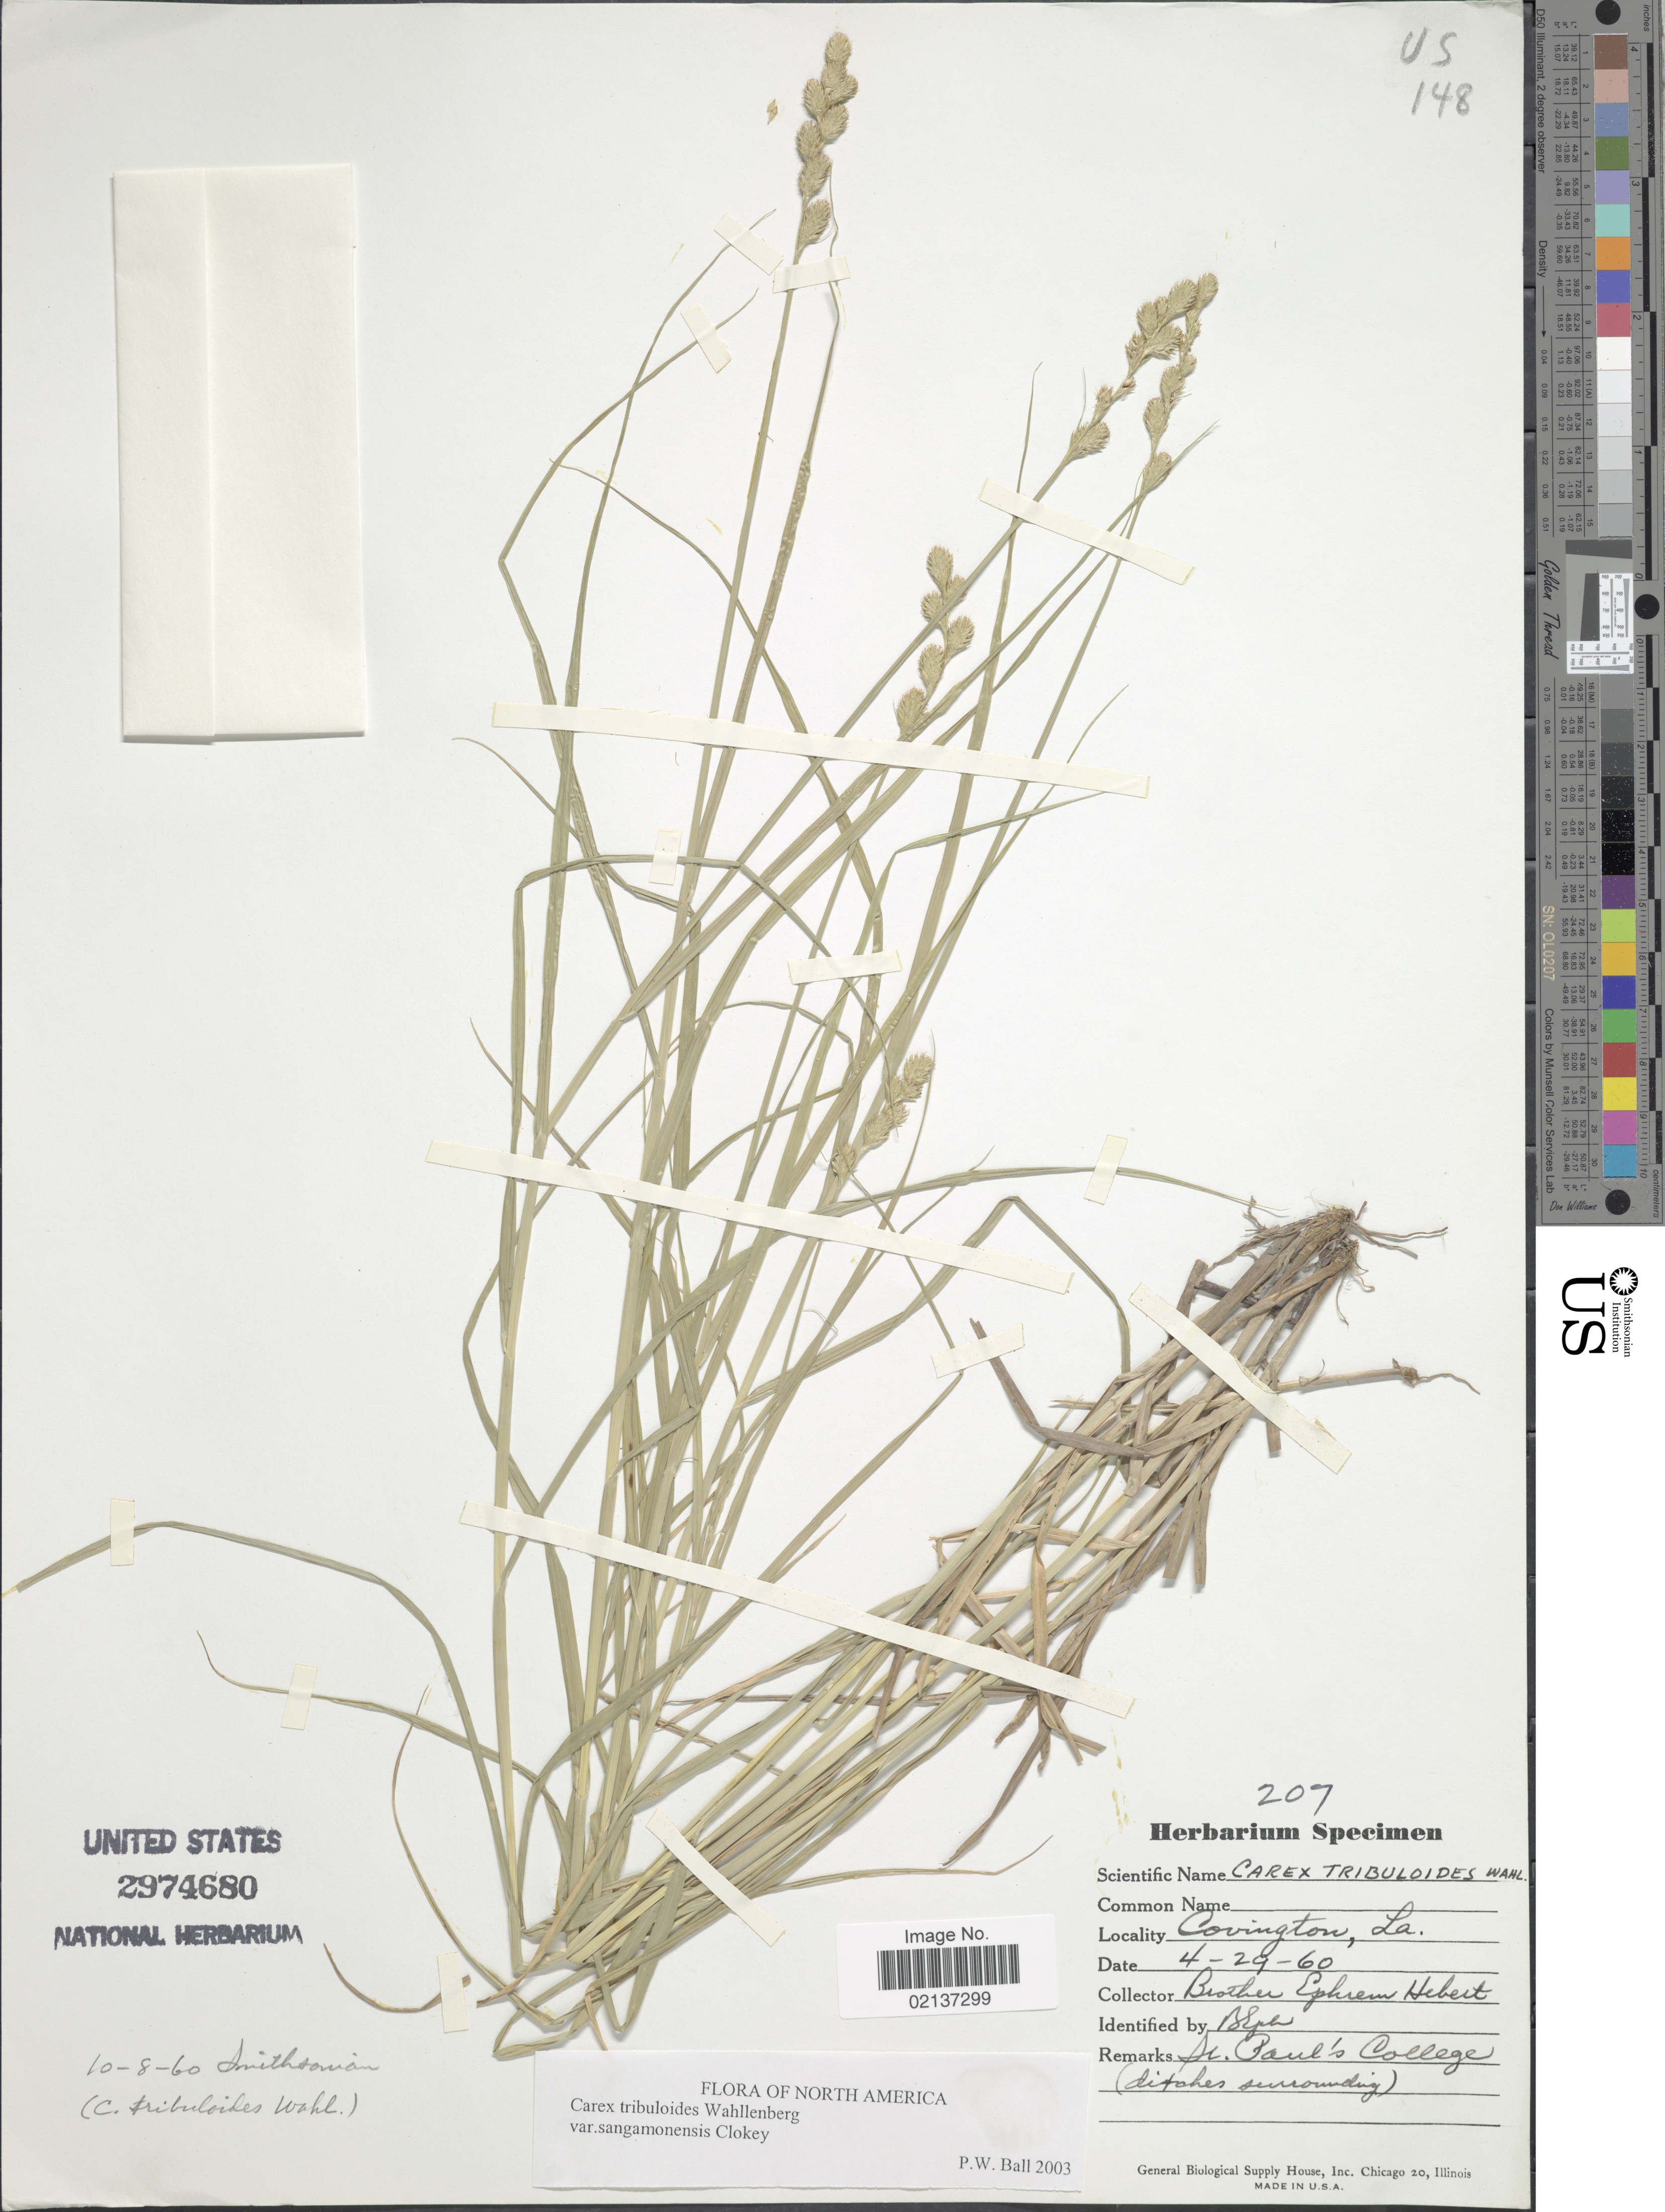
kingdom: Plantae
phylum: Tracheophyta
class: Liliopsida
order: Poales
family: Cyperaceae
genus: Carex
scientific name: Carex tribuloides var. sangamonensis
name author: Clokey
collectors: E. Hebert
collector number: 207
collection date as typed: Transcribed d/m/y: 29/4/60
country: United States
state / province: Louisiana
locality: Covington, St. Paul's College (ditches surrounding)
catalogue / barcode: US 2974680